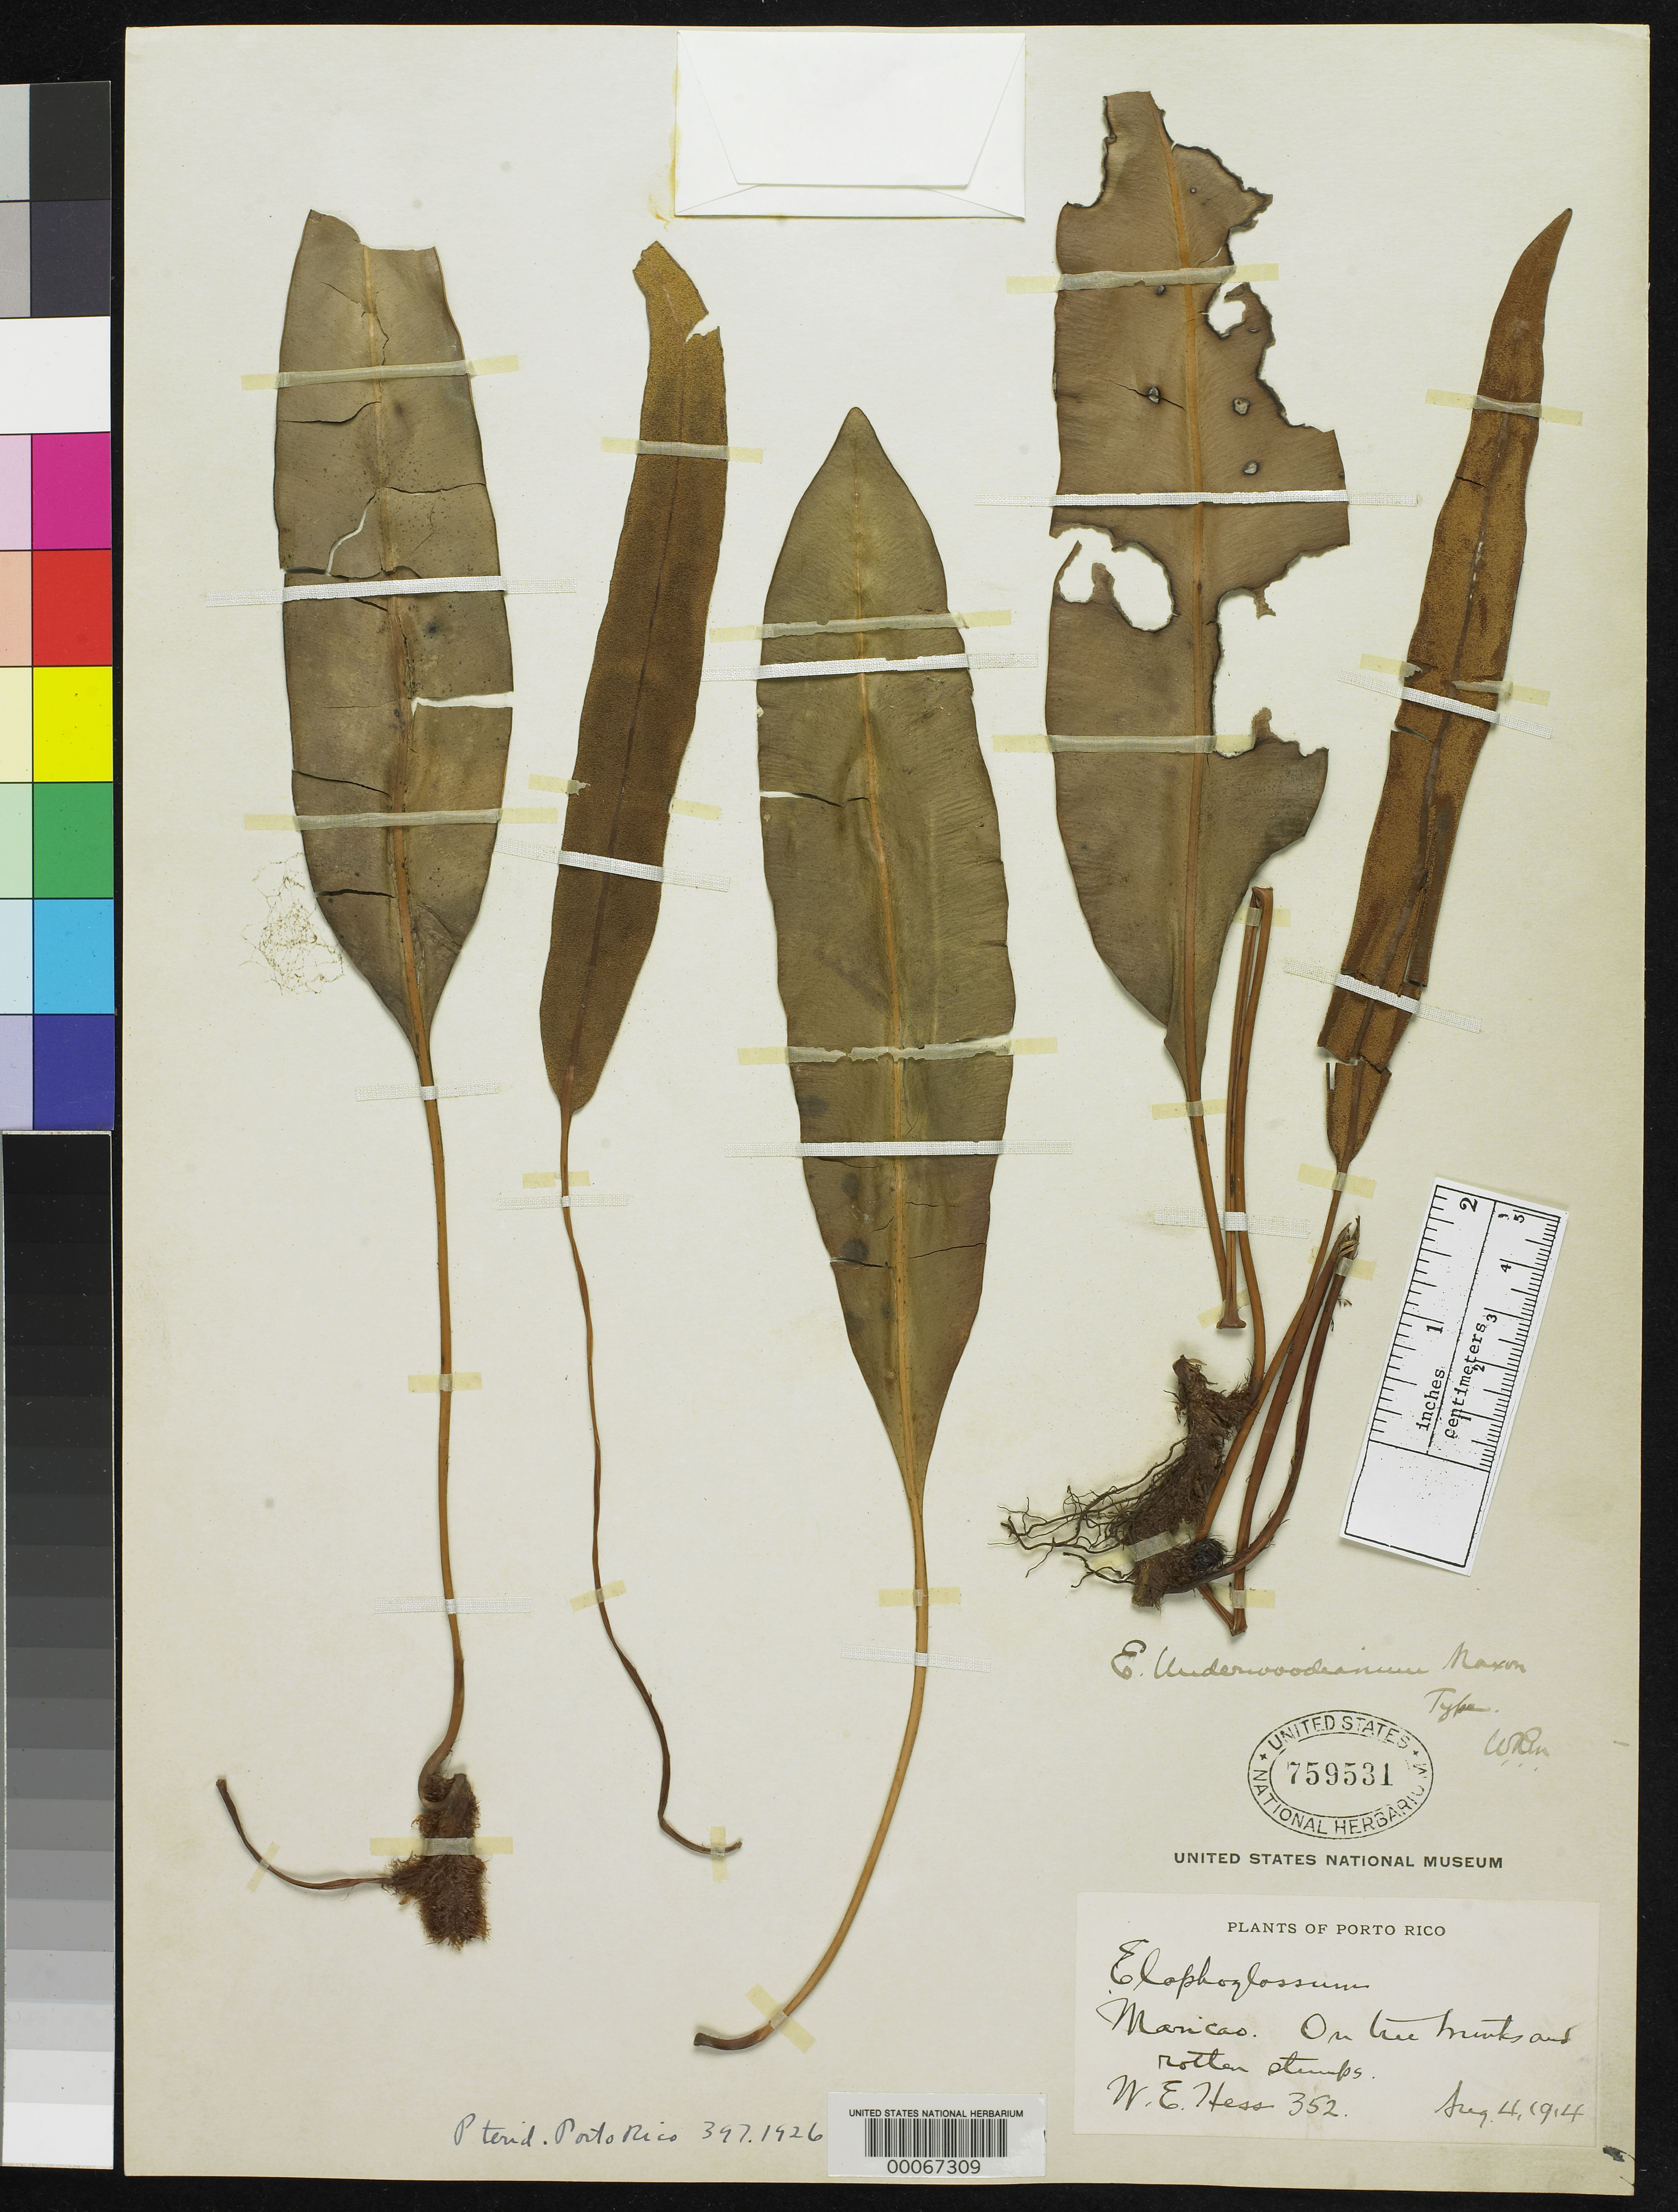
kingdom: Plantae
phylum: Tracheophyta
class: Polypodiopsida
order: Polypodiales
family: Dryopteridaceae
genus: Elaphoglossum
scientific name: Elaphoglossum underwoodianum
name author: Maxon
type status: Holotype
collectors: W. Hess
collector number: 352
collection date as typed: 04 Aug 1914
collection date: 1914-08-04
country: Puerto Rico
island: Greater Antilles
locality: Maricao.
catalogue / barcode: US 759531